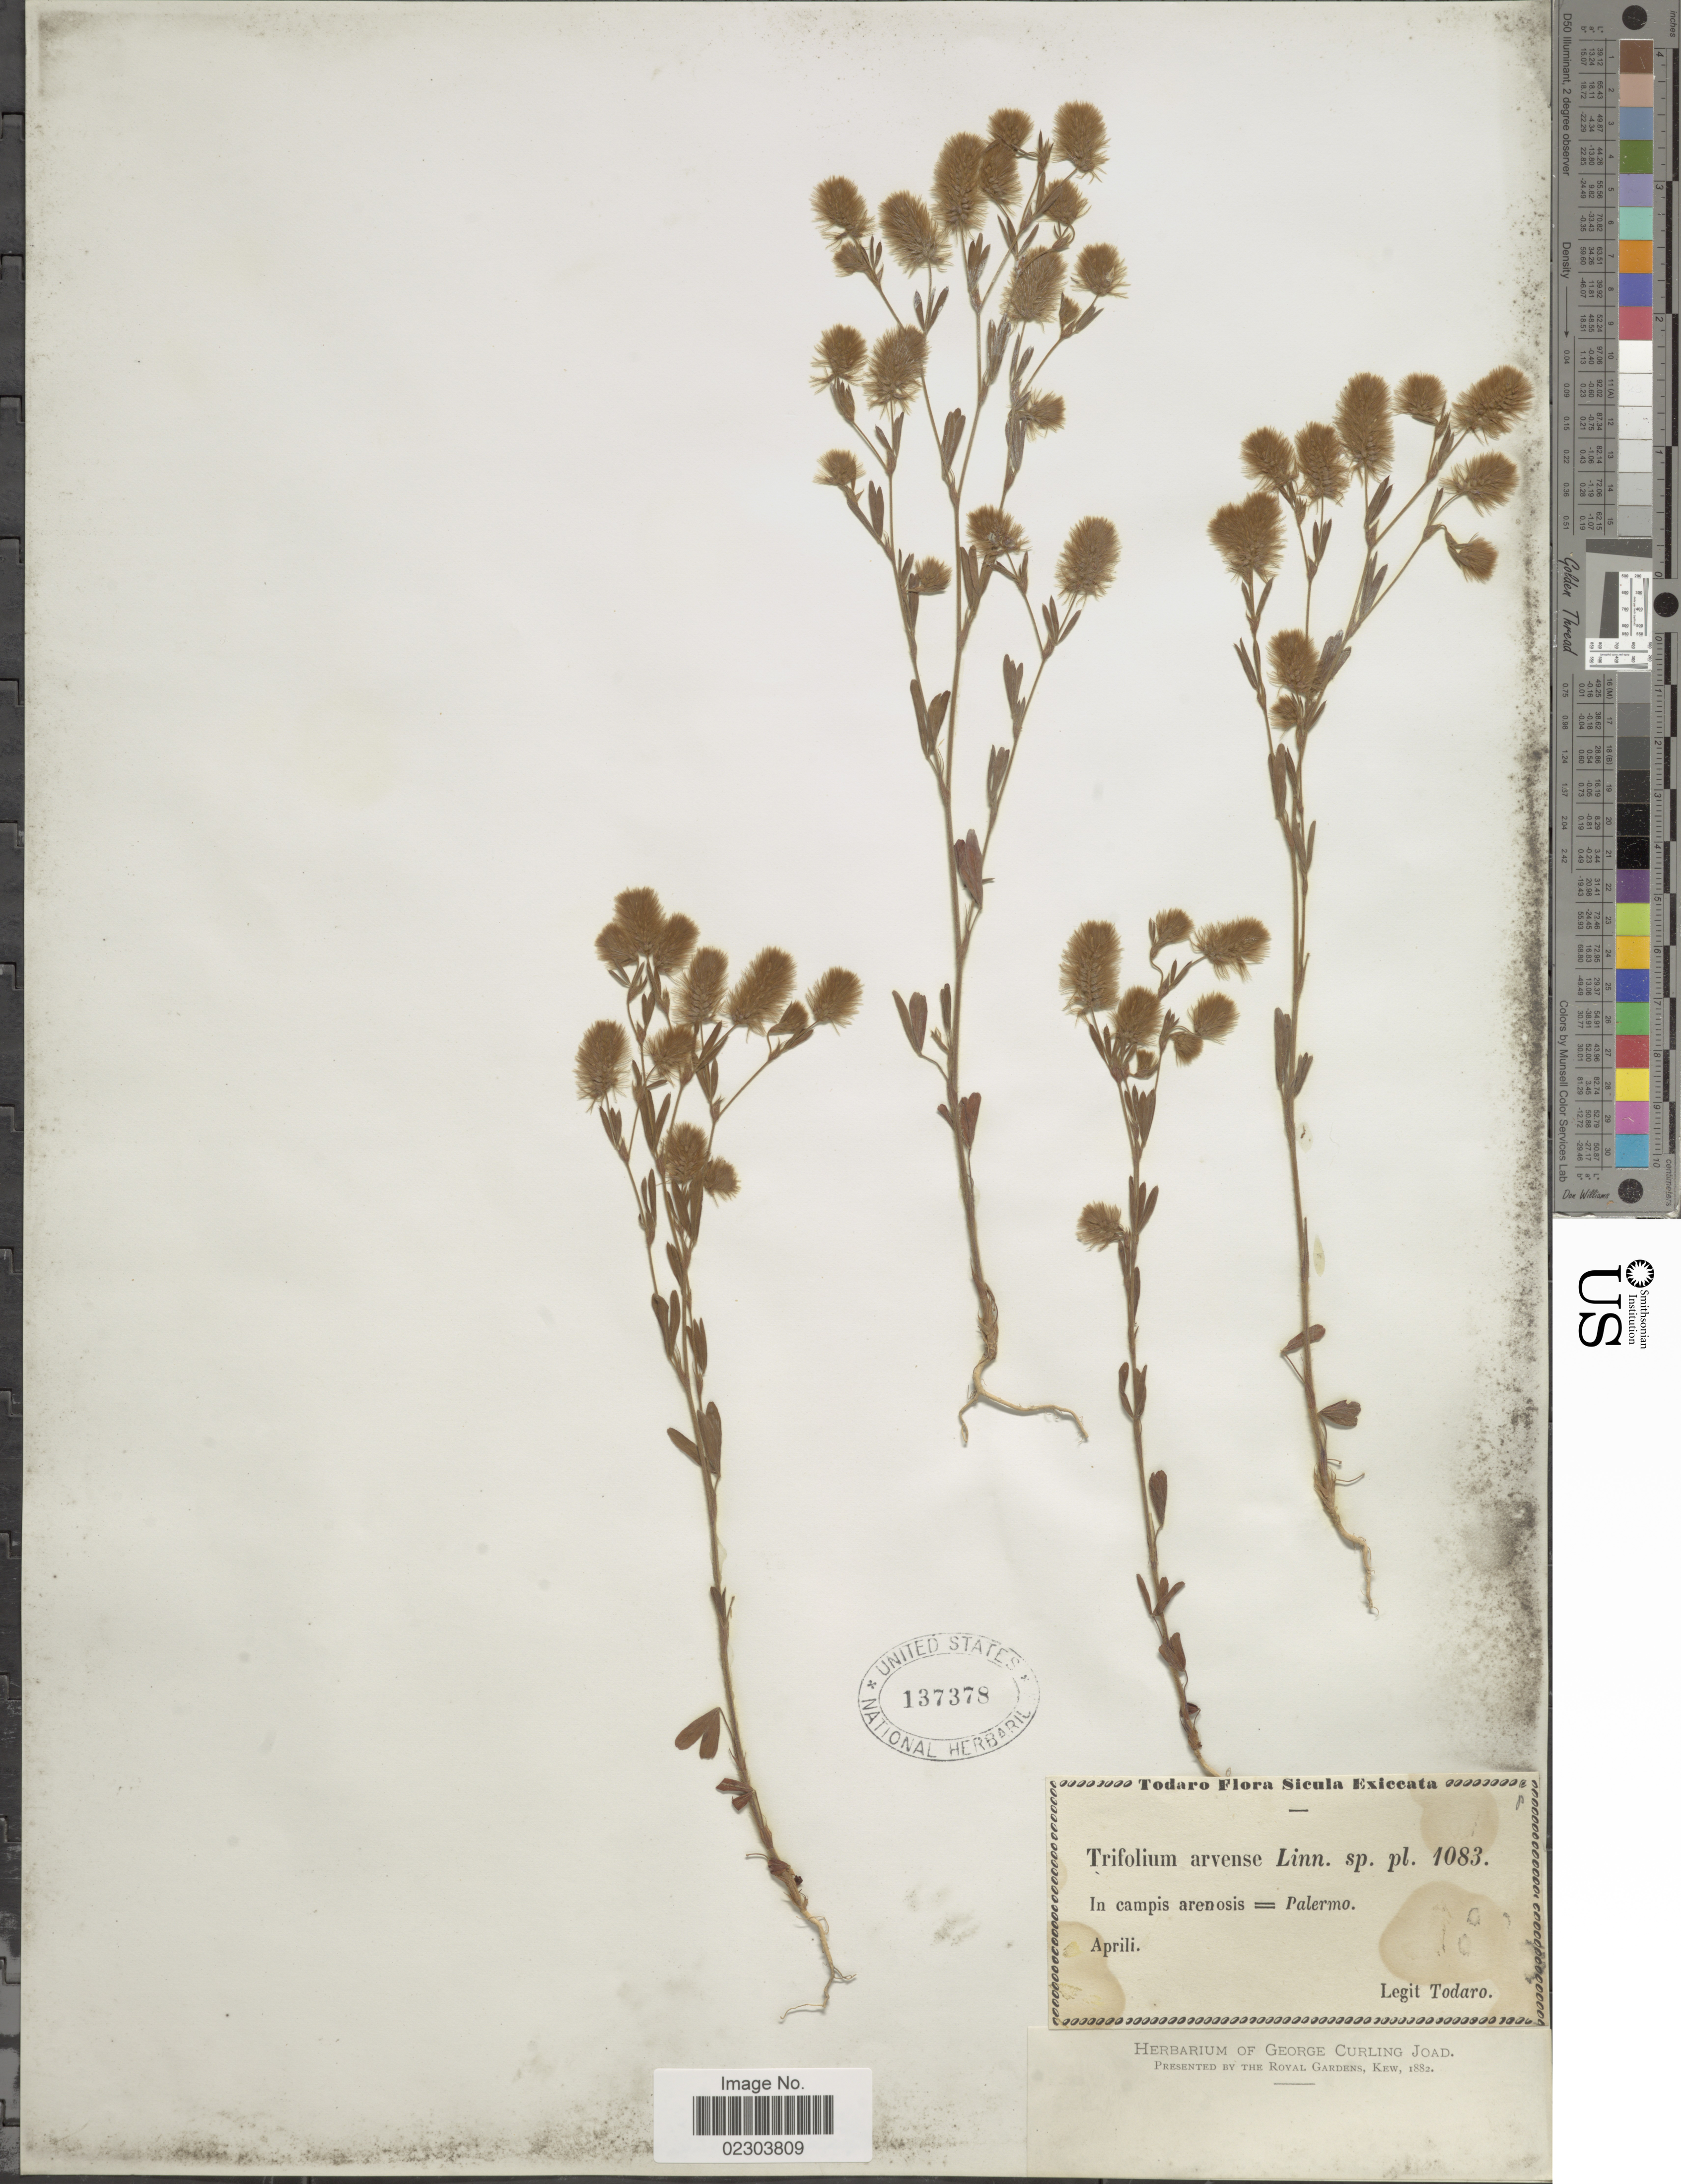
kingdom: Plantae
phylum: Tracheophyta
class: Magnoliopsida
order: Fabales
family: Fabaceae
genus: Trifolium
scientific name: Trifolium arvense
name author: L.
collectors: Todaro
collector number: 1093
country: Italy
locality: Todaro, Sicula, in campis arenosis = Palermo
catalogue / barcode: US 137378